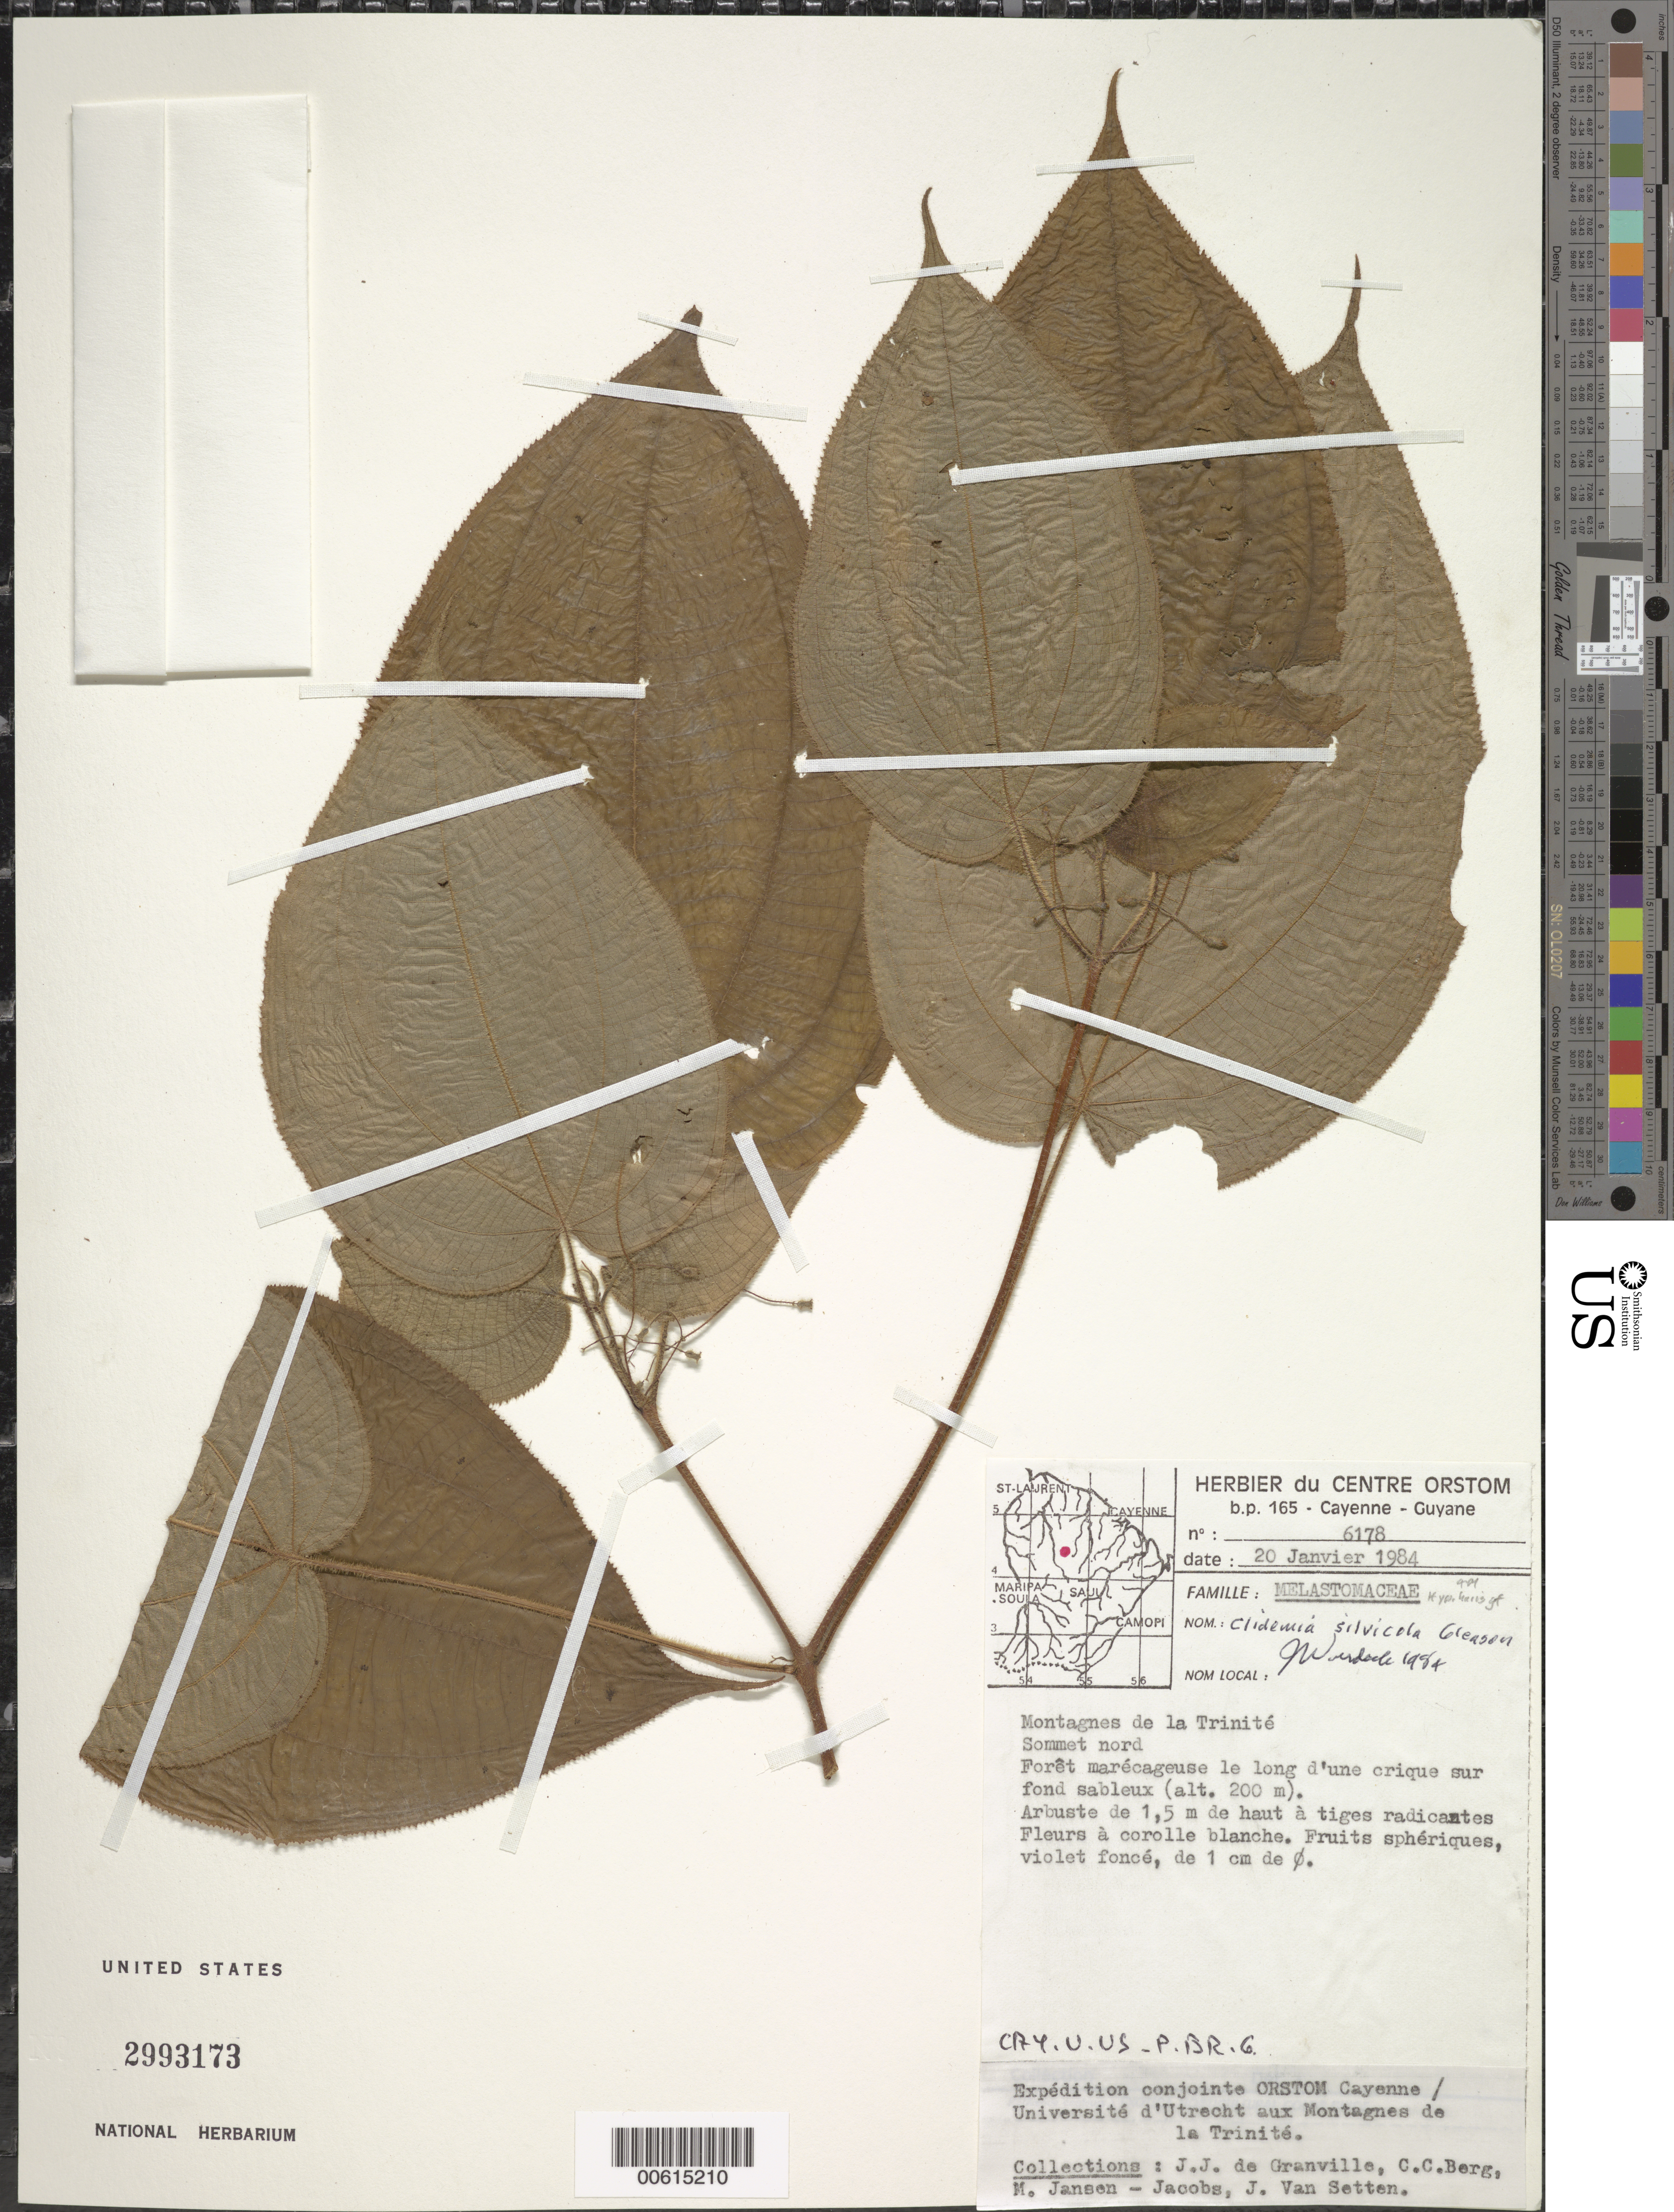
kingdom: Plantae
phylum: Tracheophyta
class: Magnoliopsida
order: Myrtales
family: Melastomataceae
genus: Clidemia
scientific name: Clidemia silvicola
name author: Gleason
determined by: Wurdack, John J., (US), US (UNITED STATES)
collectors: J.-J. de Granville, C. C. Berg, M. J. Jansen-Jacobs & J. van Setten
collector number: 6178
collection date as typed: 20-Jan-84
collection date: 1984-01-20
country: French Guiana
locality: Montagnes de la Trinité, Bassin de la Mana, sommet nord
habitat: Foret marecageuse le long d'une crique sur fond sableux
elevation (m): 200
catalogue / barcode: US 2993173